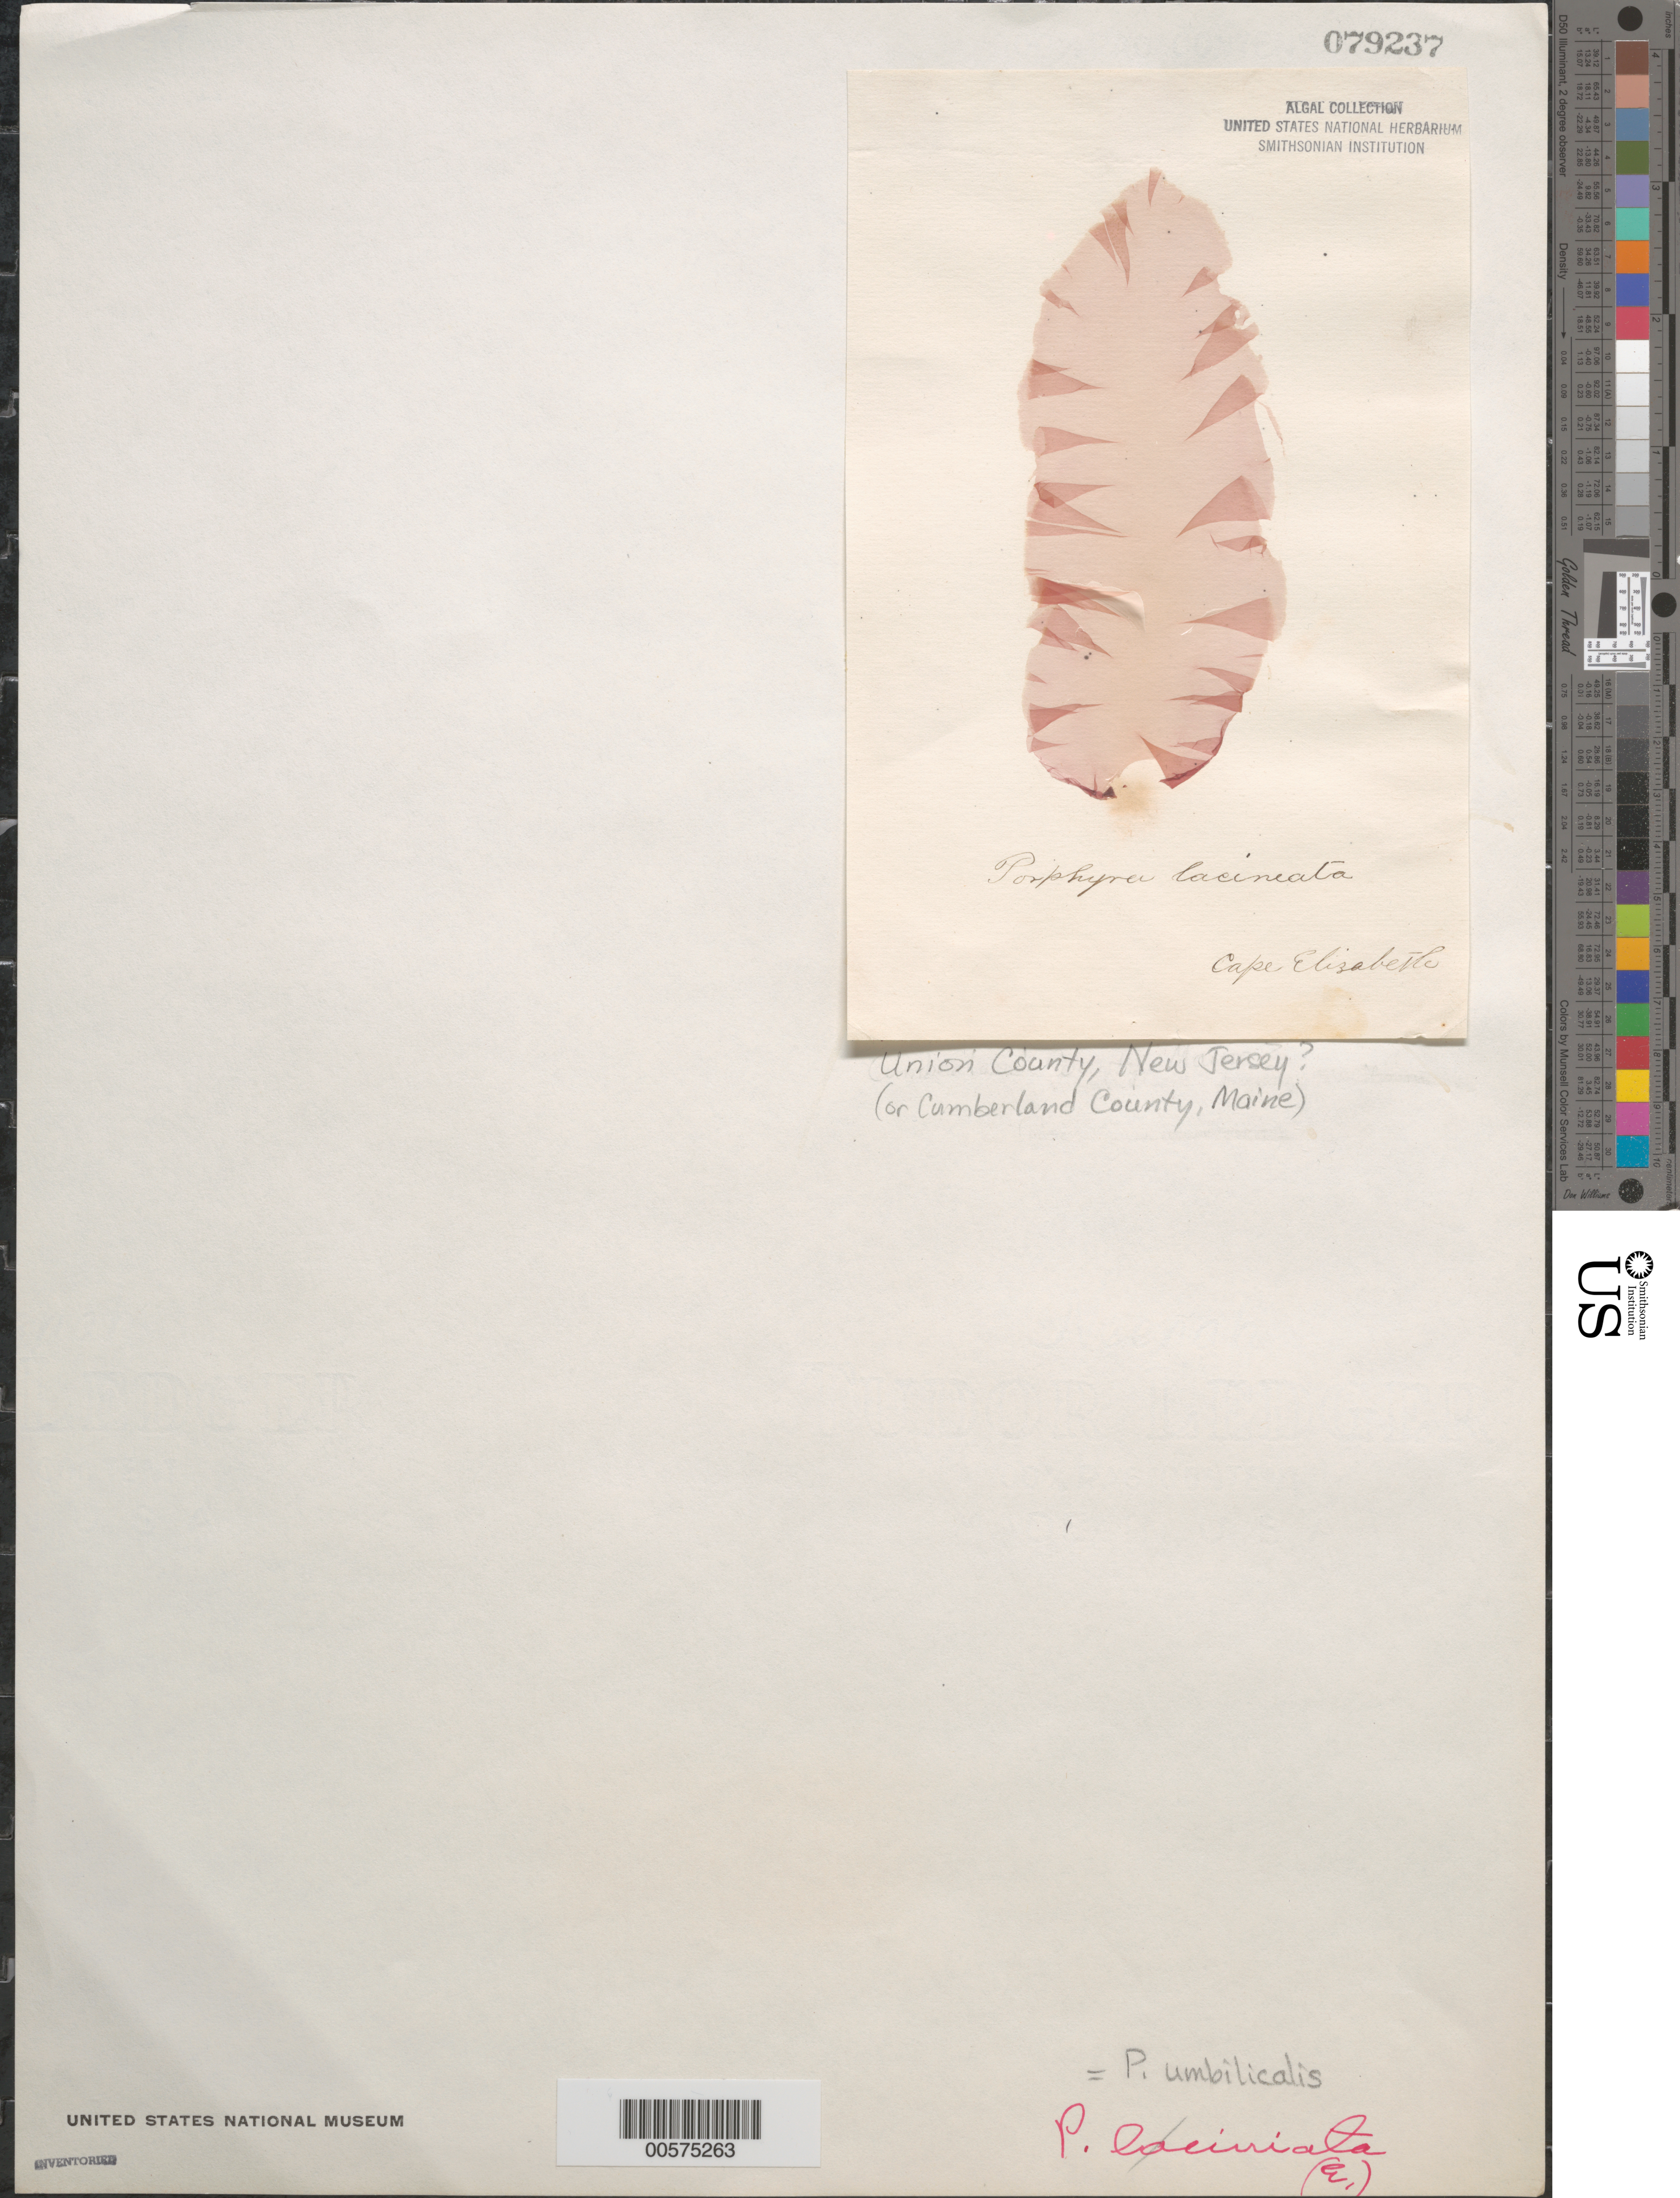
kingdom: Plantae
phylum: Rhodophyta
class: Bangiophyceae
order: Bangiales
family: Bangiaceae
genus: Porphyra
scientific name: Porphyra umbilicalis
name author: Kütz.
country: United States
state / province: New Jersey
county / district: Union County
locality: Cape Elizabeth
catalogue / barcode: US 79237